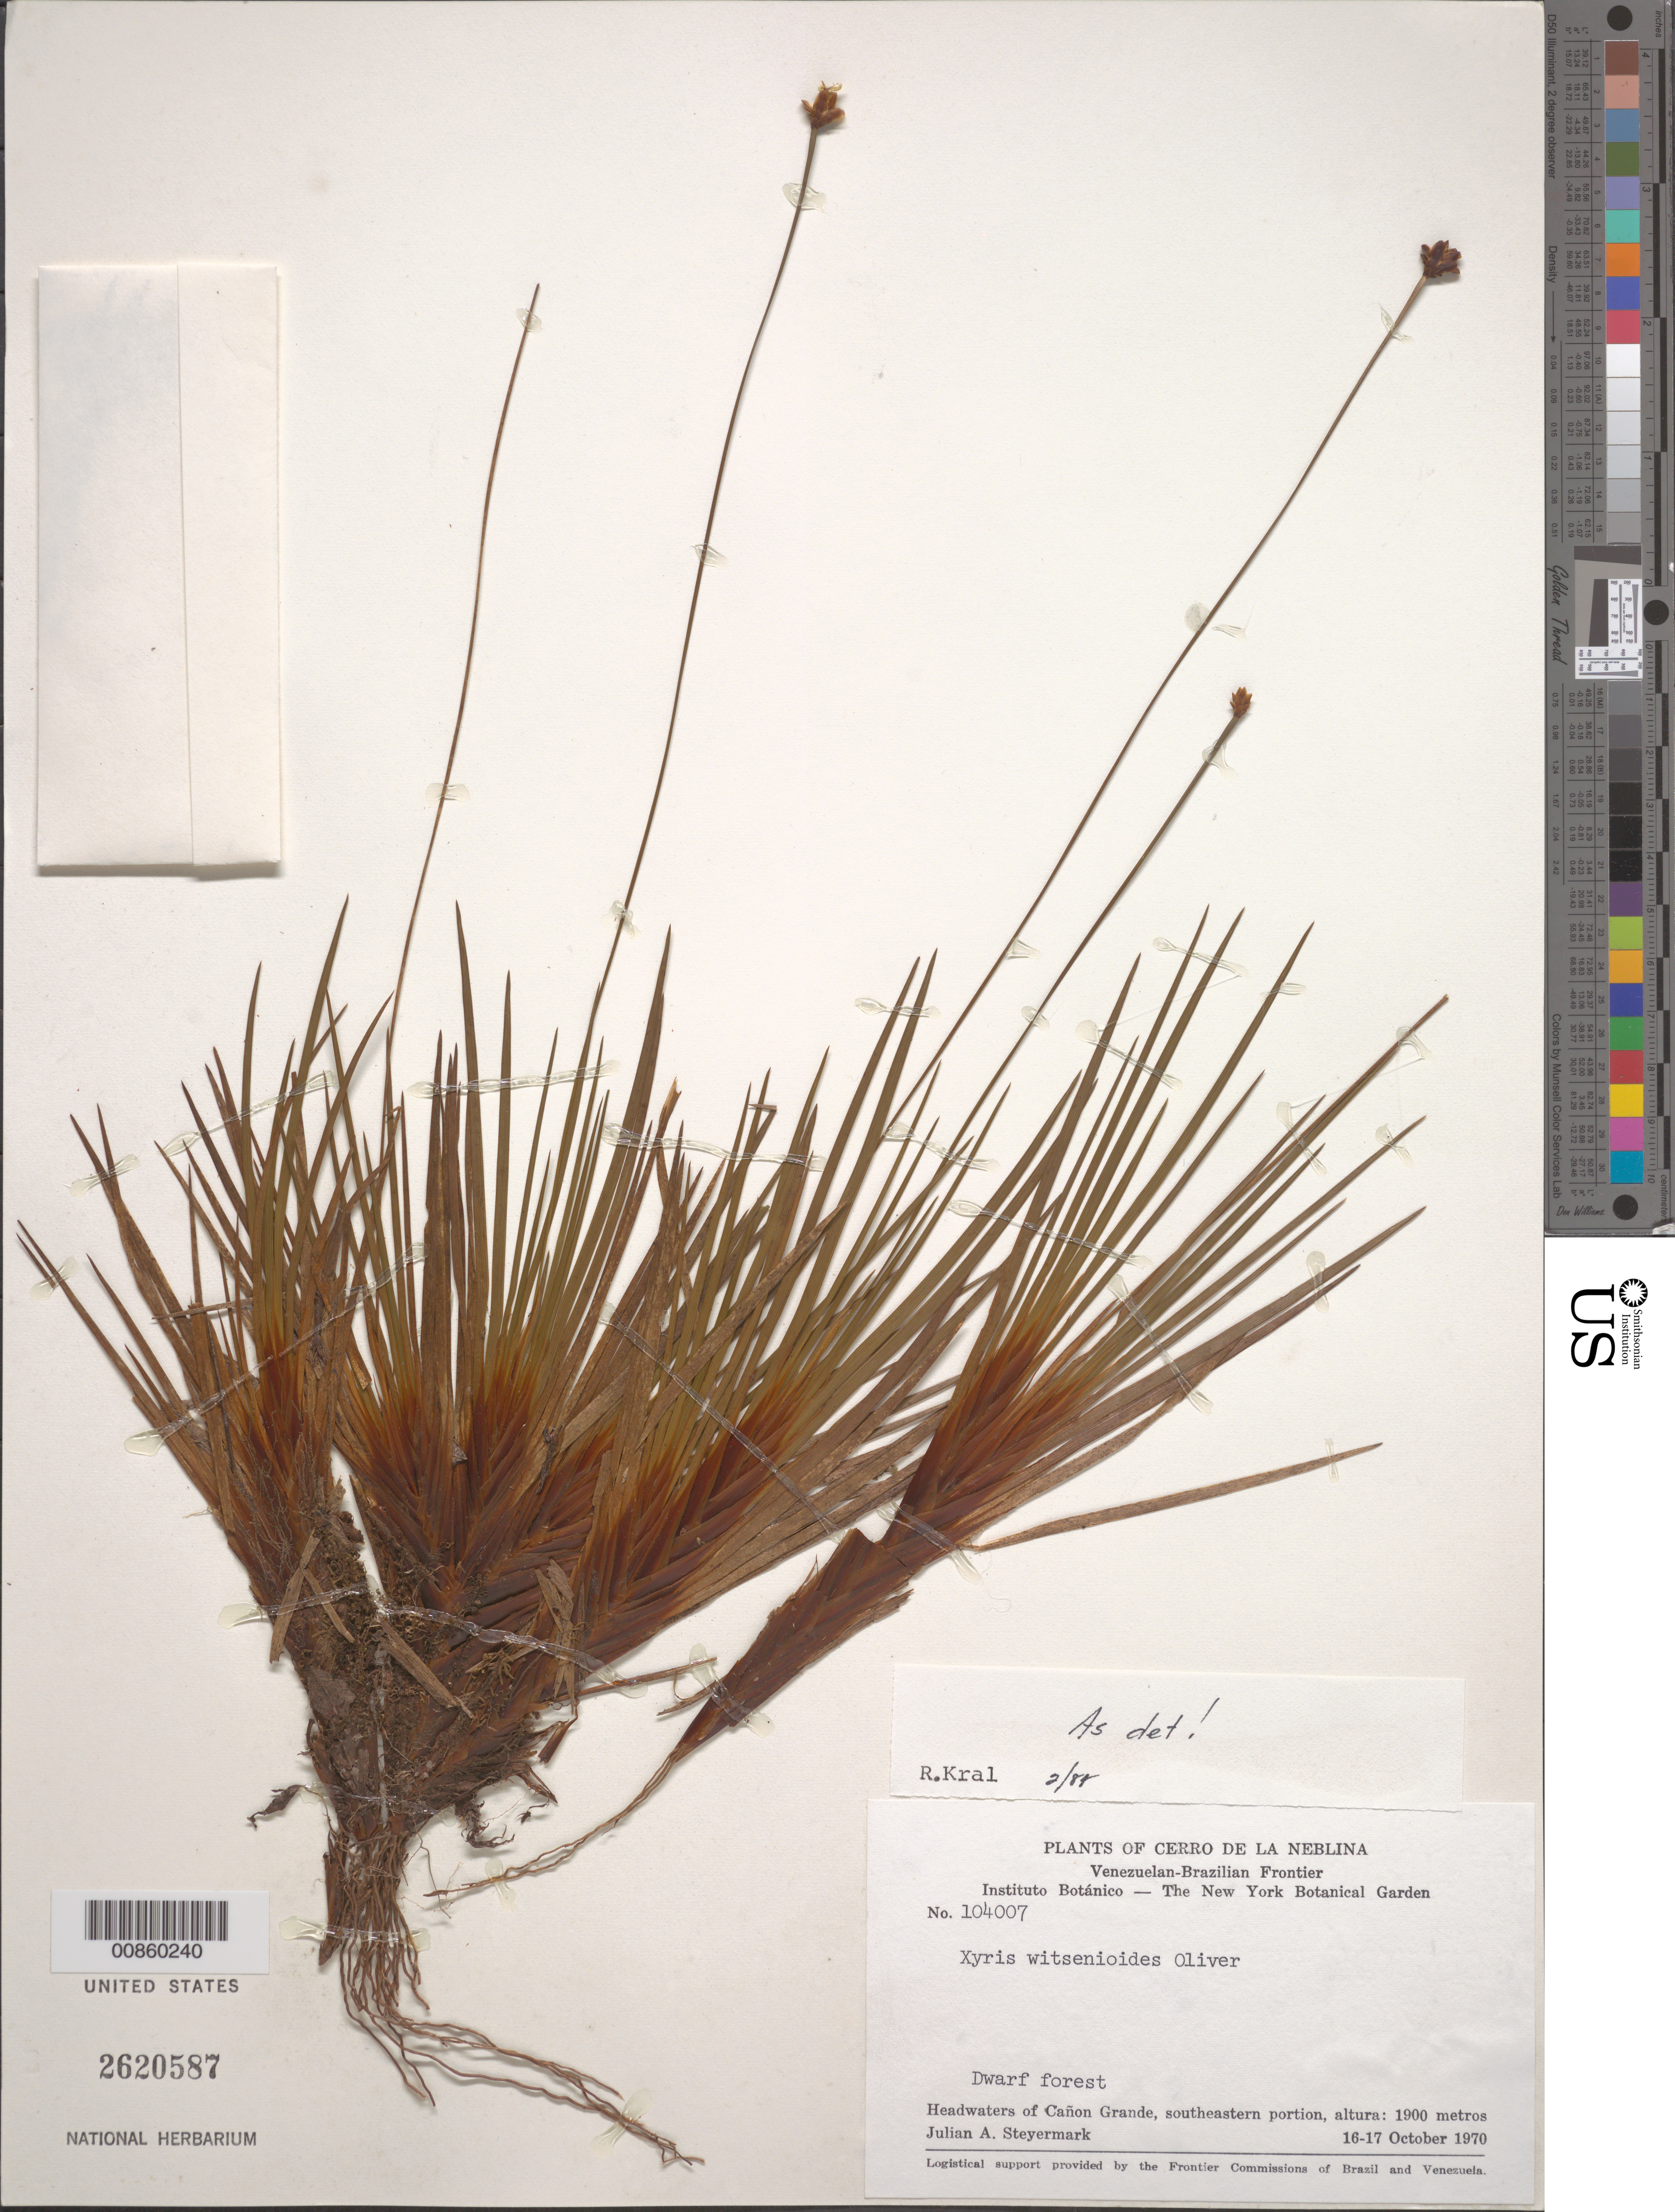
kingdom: Plantae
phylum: Tracheophyta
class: Liliopsida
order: Poales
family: Xyridaceae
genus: Xyris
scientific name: Xyris witsenioides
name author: Oliv. ex Thurn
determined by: Kral, Robert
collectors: J. Steyermark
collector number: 104007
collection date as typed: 16-Oct-70 to 17-Oct-70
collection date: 1970-10-16/1970-10-17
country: Venezuela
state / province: Amazonas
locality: Caño Grande headwaters, southeastern portion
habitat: Dwarf forest.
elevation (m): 1900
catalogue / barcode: US 2620587